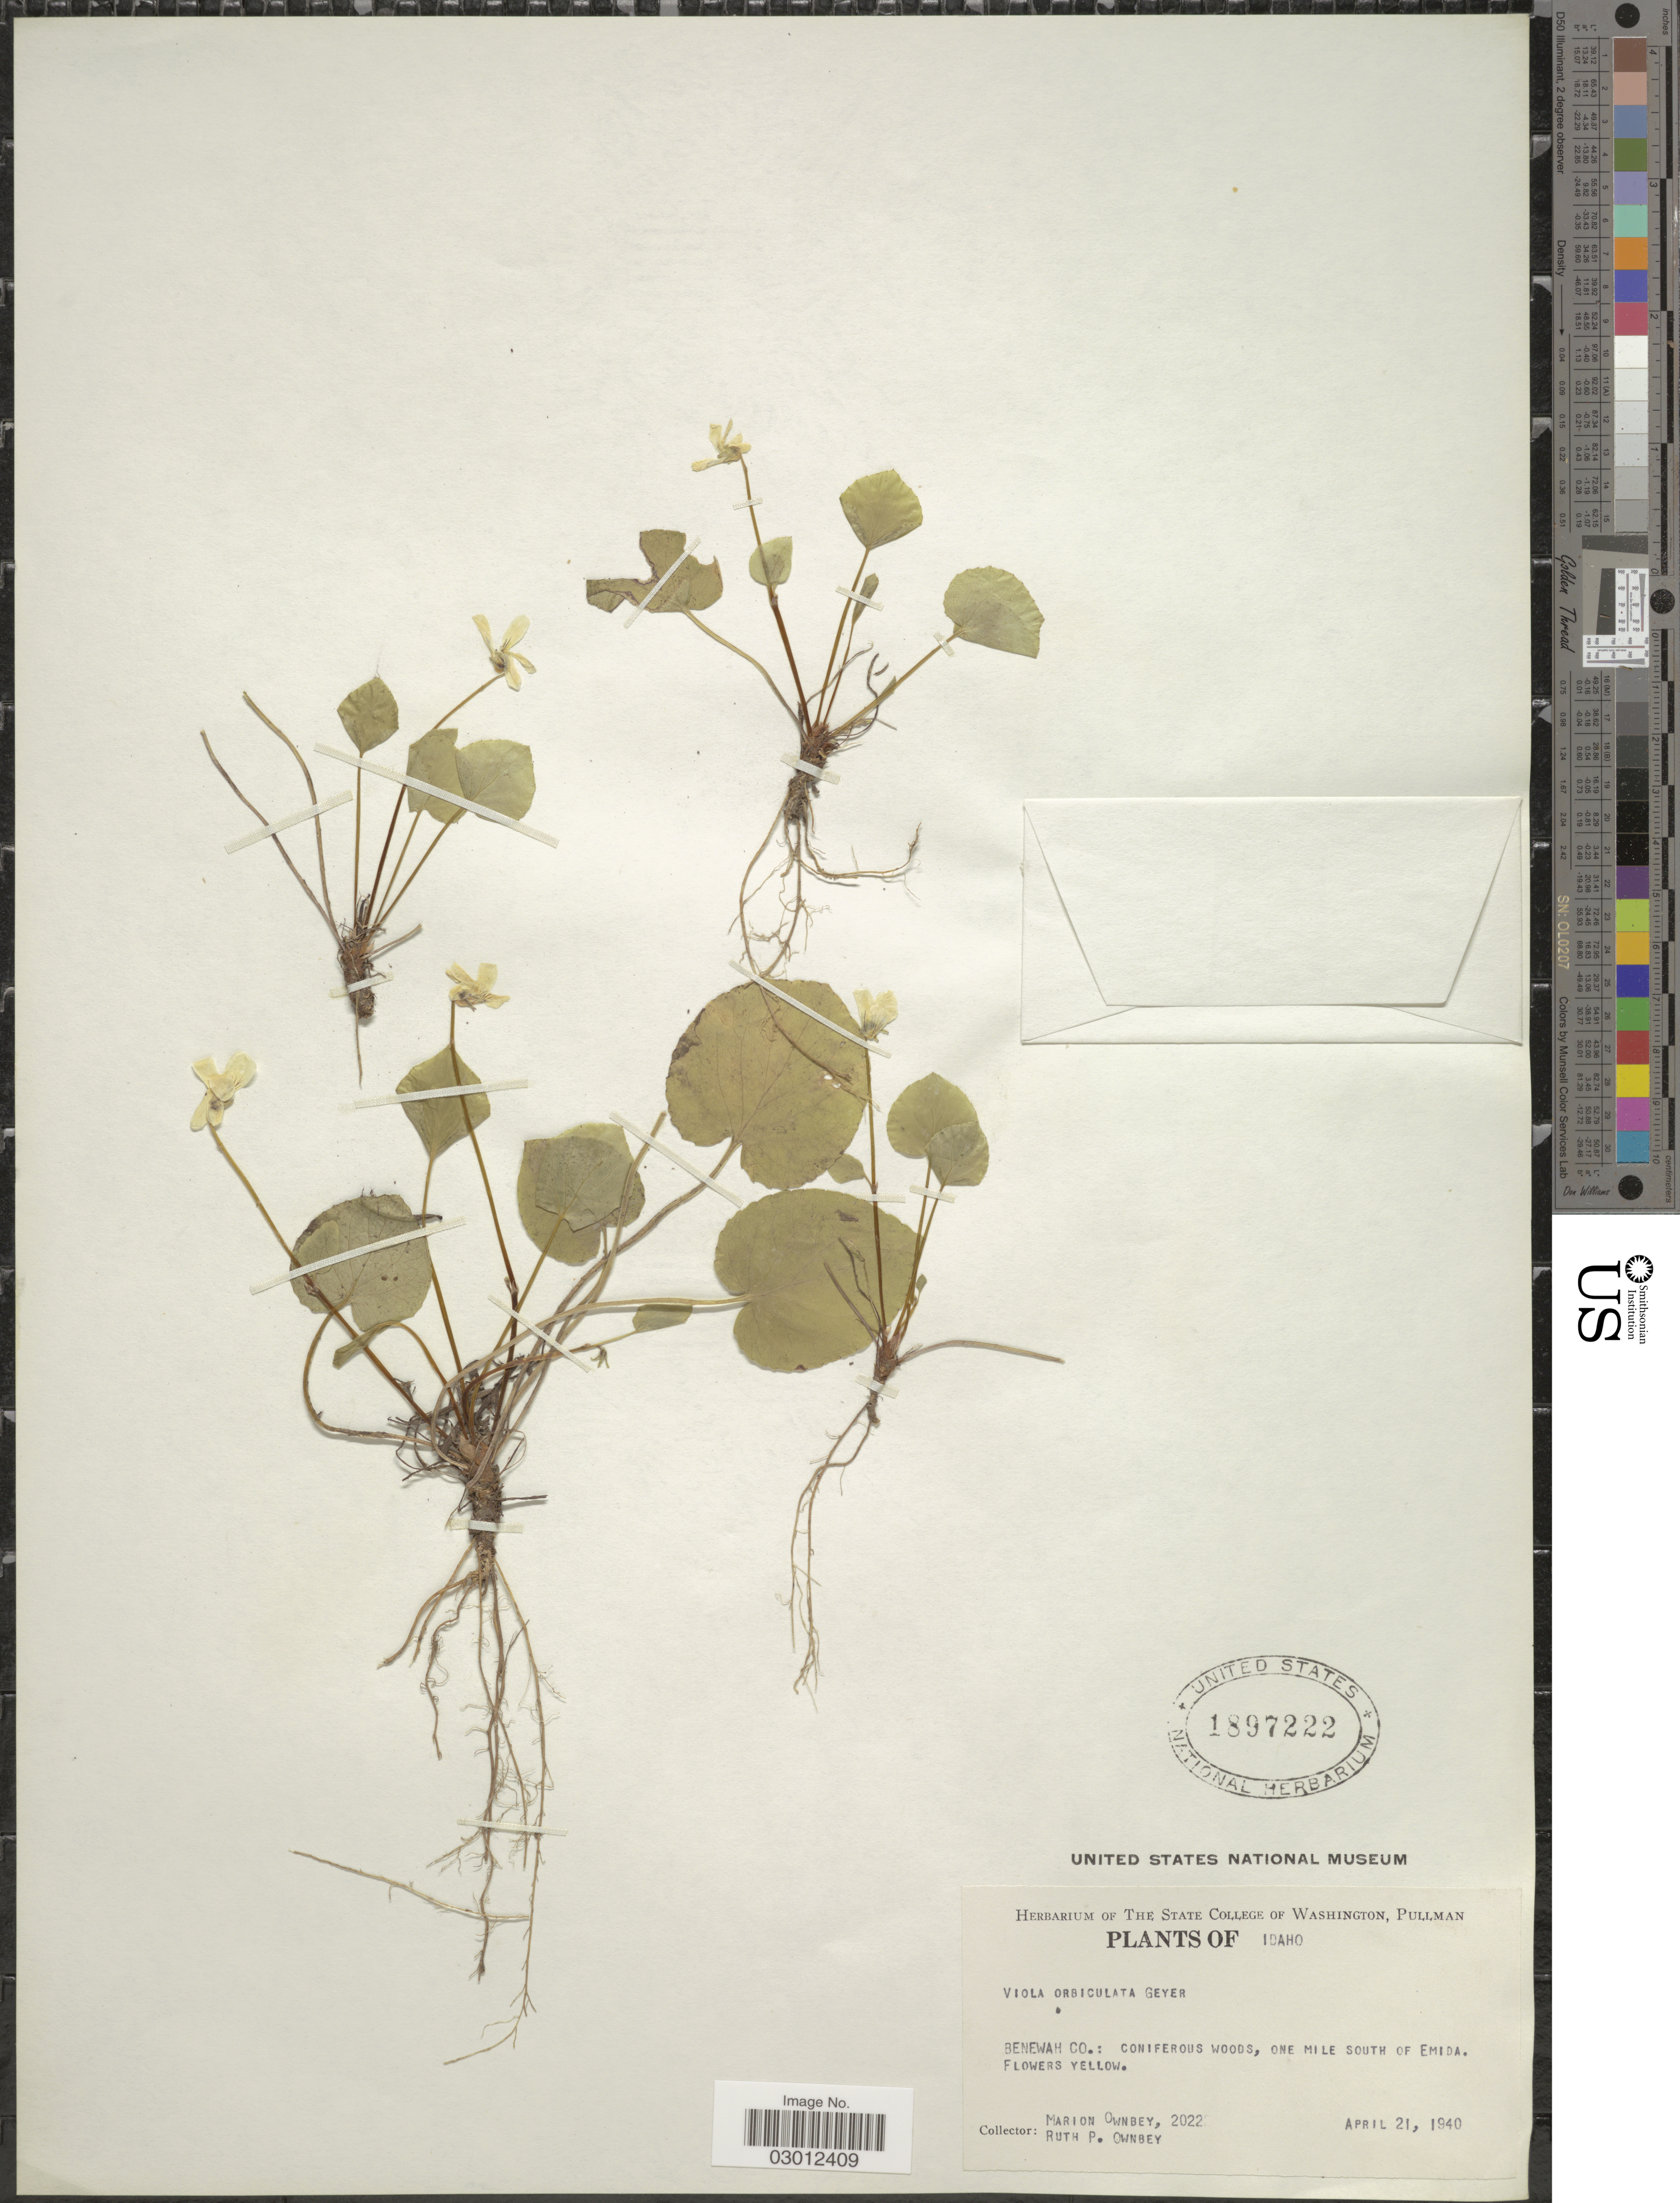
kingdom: Plantae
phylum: Tracheophyta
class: Magnoliopsida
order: Malpighiales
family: Violaceae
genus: Viola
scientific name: Viola orbiculata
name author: Geyer ex Hook.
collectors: M. Ownbey & R. Ownbey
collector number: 2022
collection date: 1940-04-21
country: United States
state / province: Idaho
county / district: Benewah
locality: Benewah Co.: Coniferous woods, one mile south of Emida.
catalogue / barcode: US 1897222